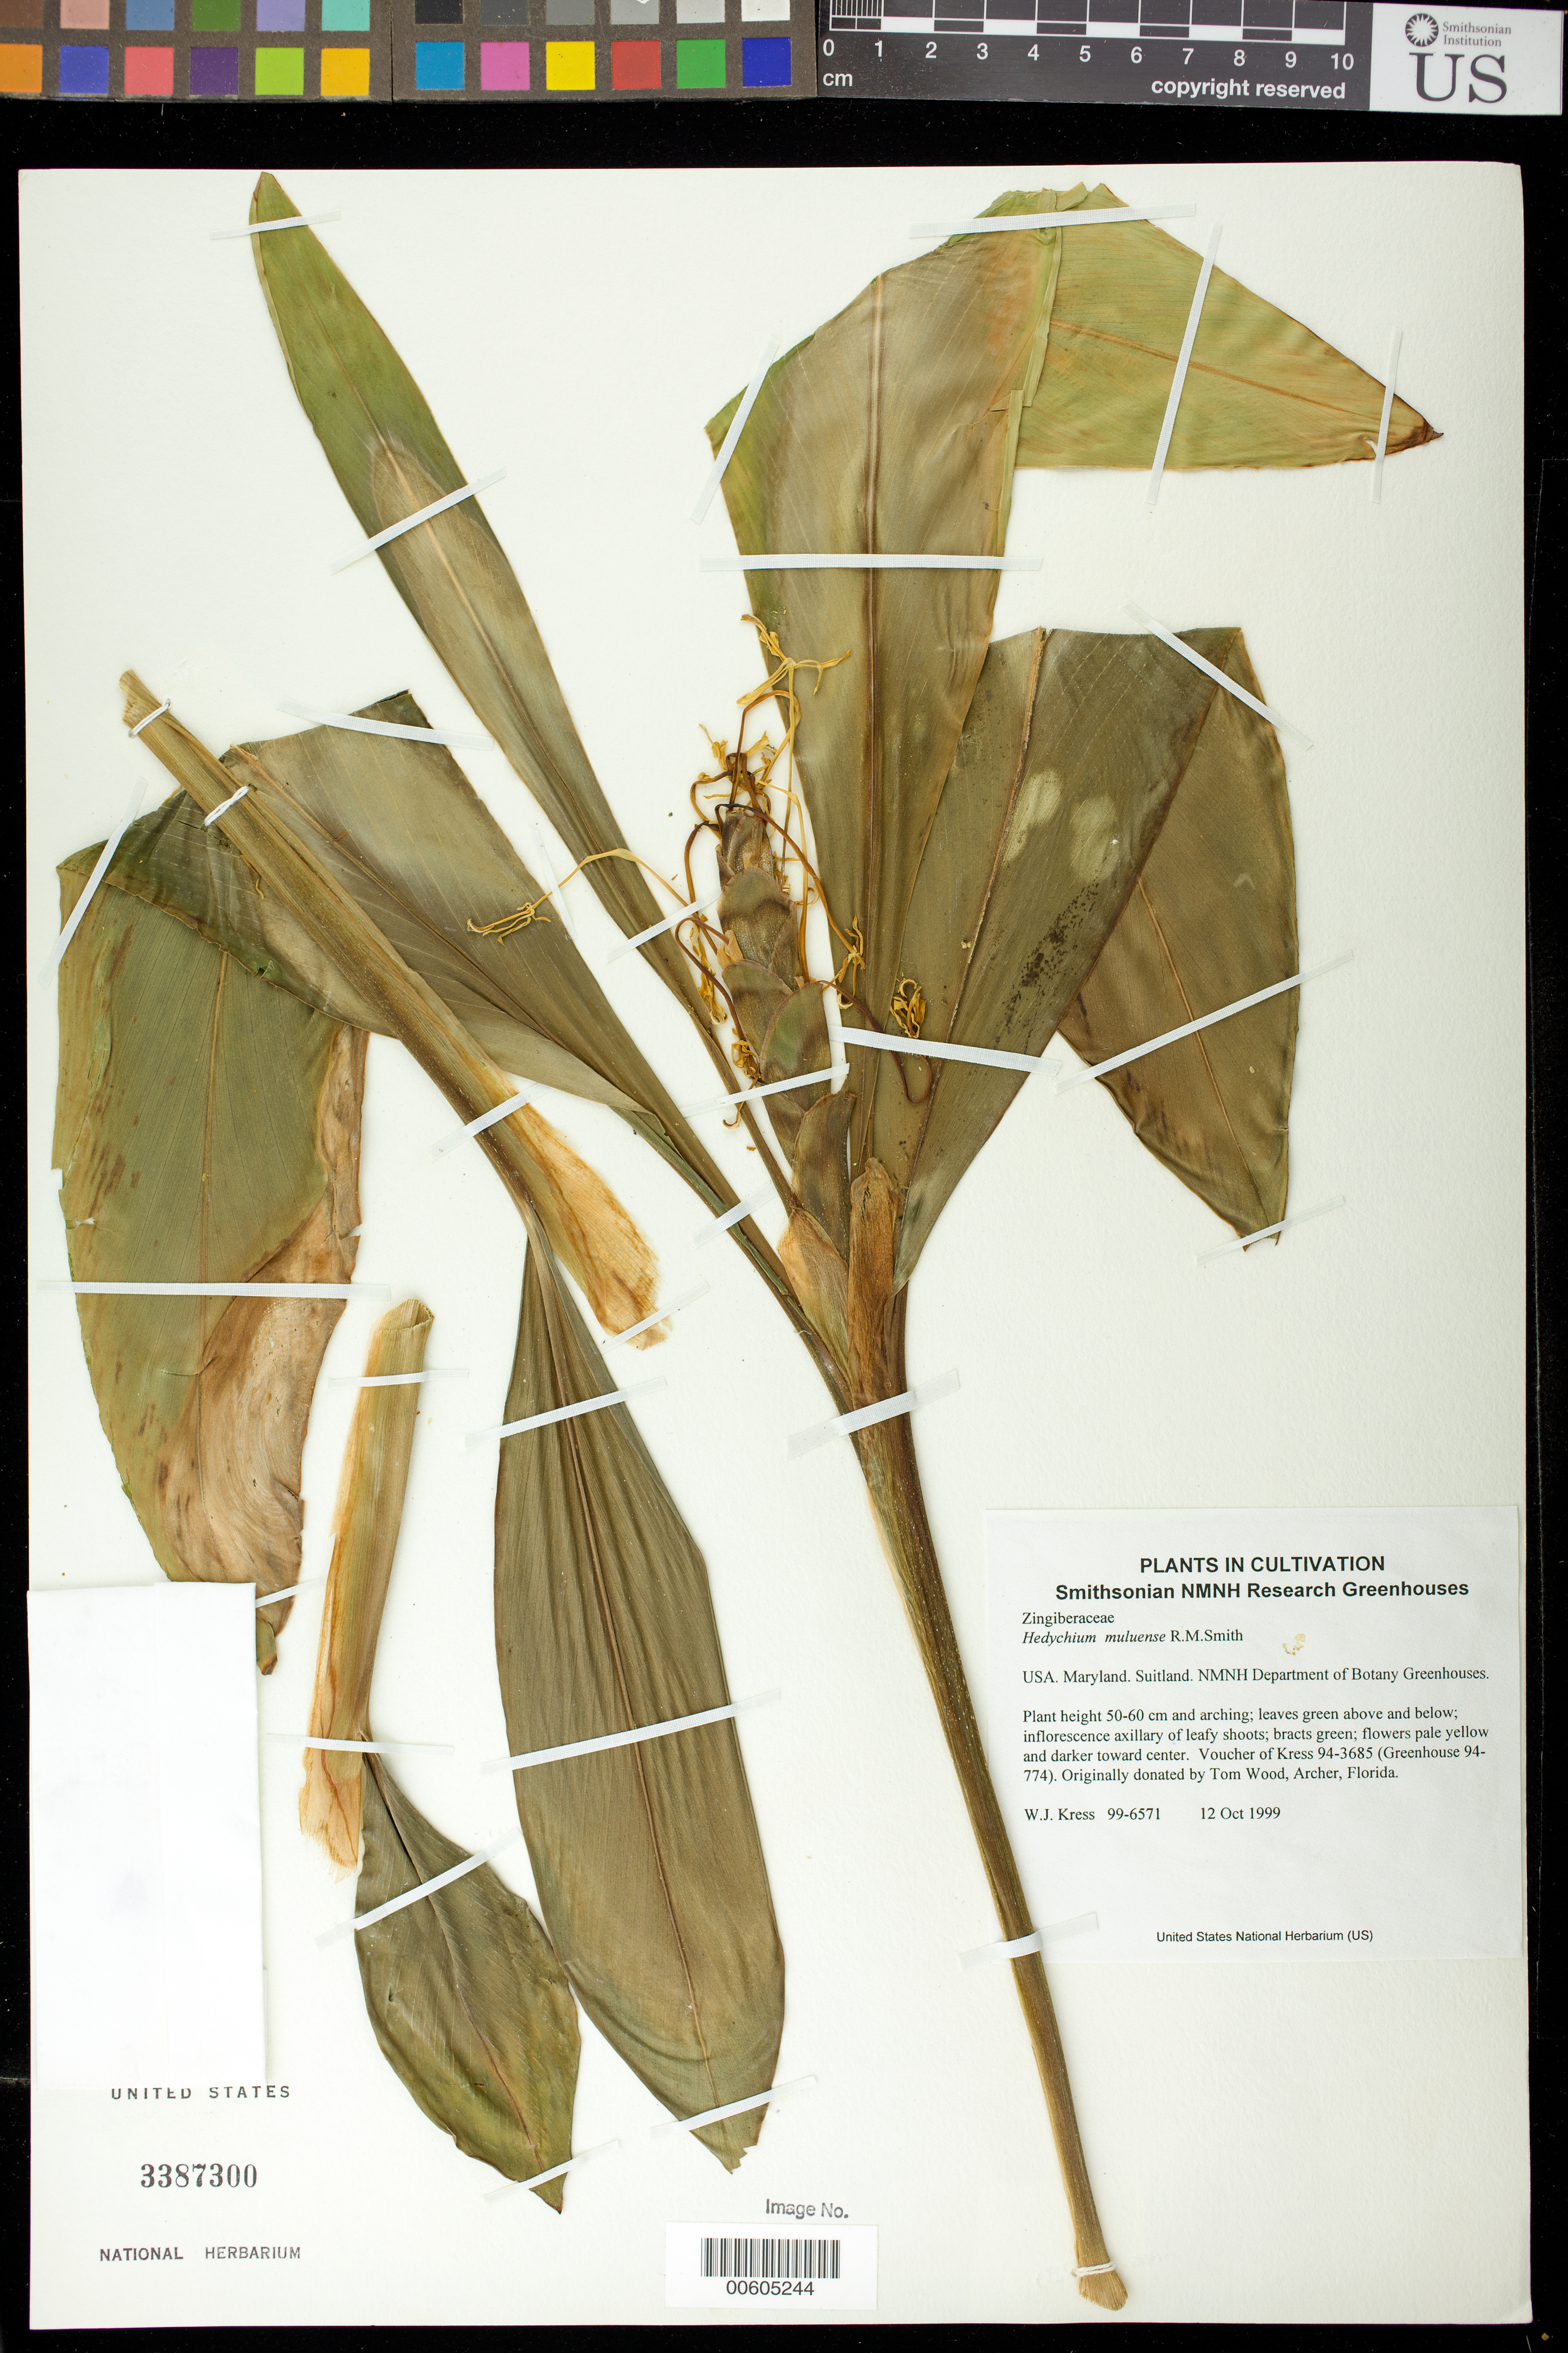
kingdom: Plantae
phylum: Tracheophyta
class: Liliopsida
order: Zingiberales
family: Zingiberaceae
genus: Hedychium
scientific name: Hedychium muluense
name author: R.M. Sm.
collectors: W. J. Kress & M. Bordelon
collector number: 99-6571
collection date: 1999-10-12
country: United States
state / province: Maryland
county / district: Prince George's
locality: NMNH Botany Research Greenhouses. Suitland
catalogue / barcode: US 3387300